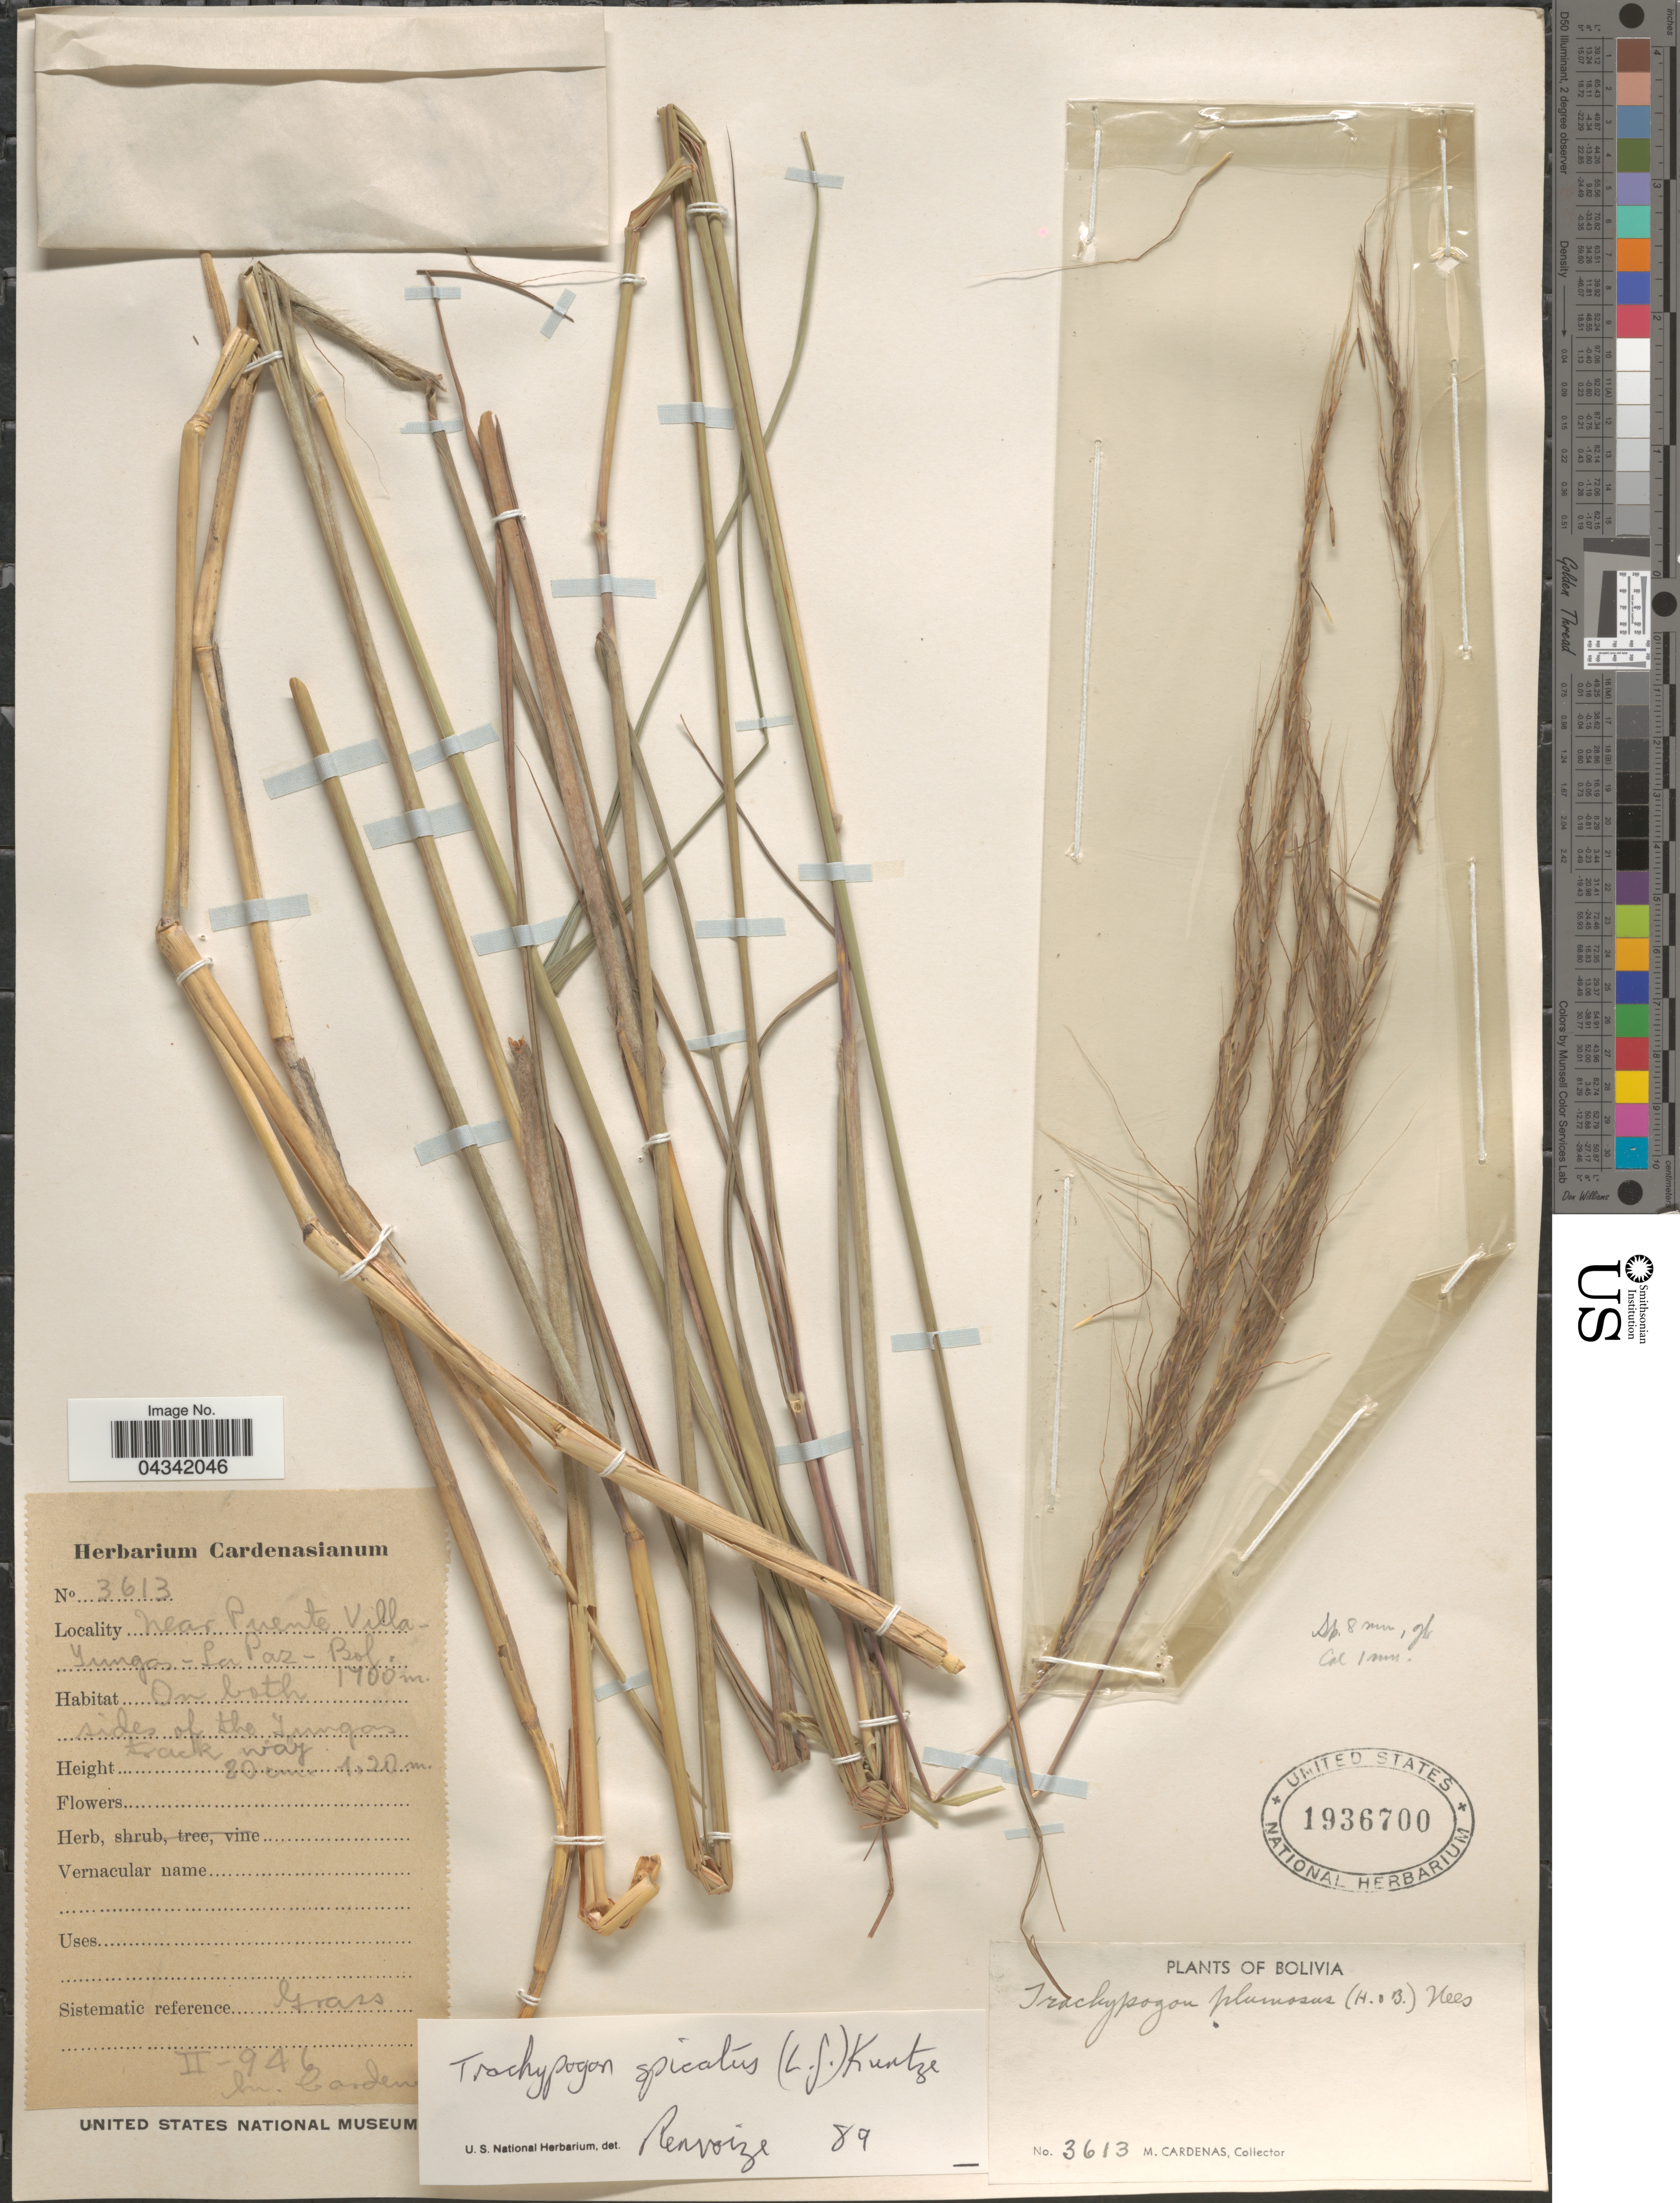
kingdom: Plantae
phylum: Tracheophyta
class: Liliopsida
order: Poales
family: Poaceae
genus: Trachypogon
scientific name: Trachypogon spicatus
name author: (L. f.) Kuntze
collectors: M. Cárdenas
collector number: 3613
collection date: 1946-02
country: Bolivia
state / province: La Paz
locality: Near Puente Villa - Yungas.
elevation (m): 1700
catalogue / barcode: US 1936700